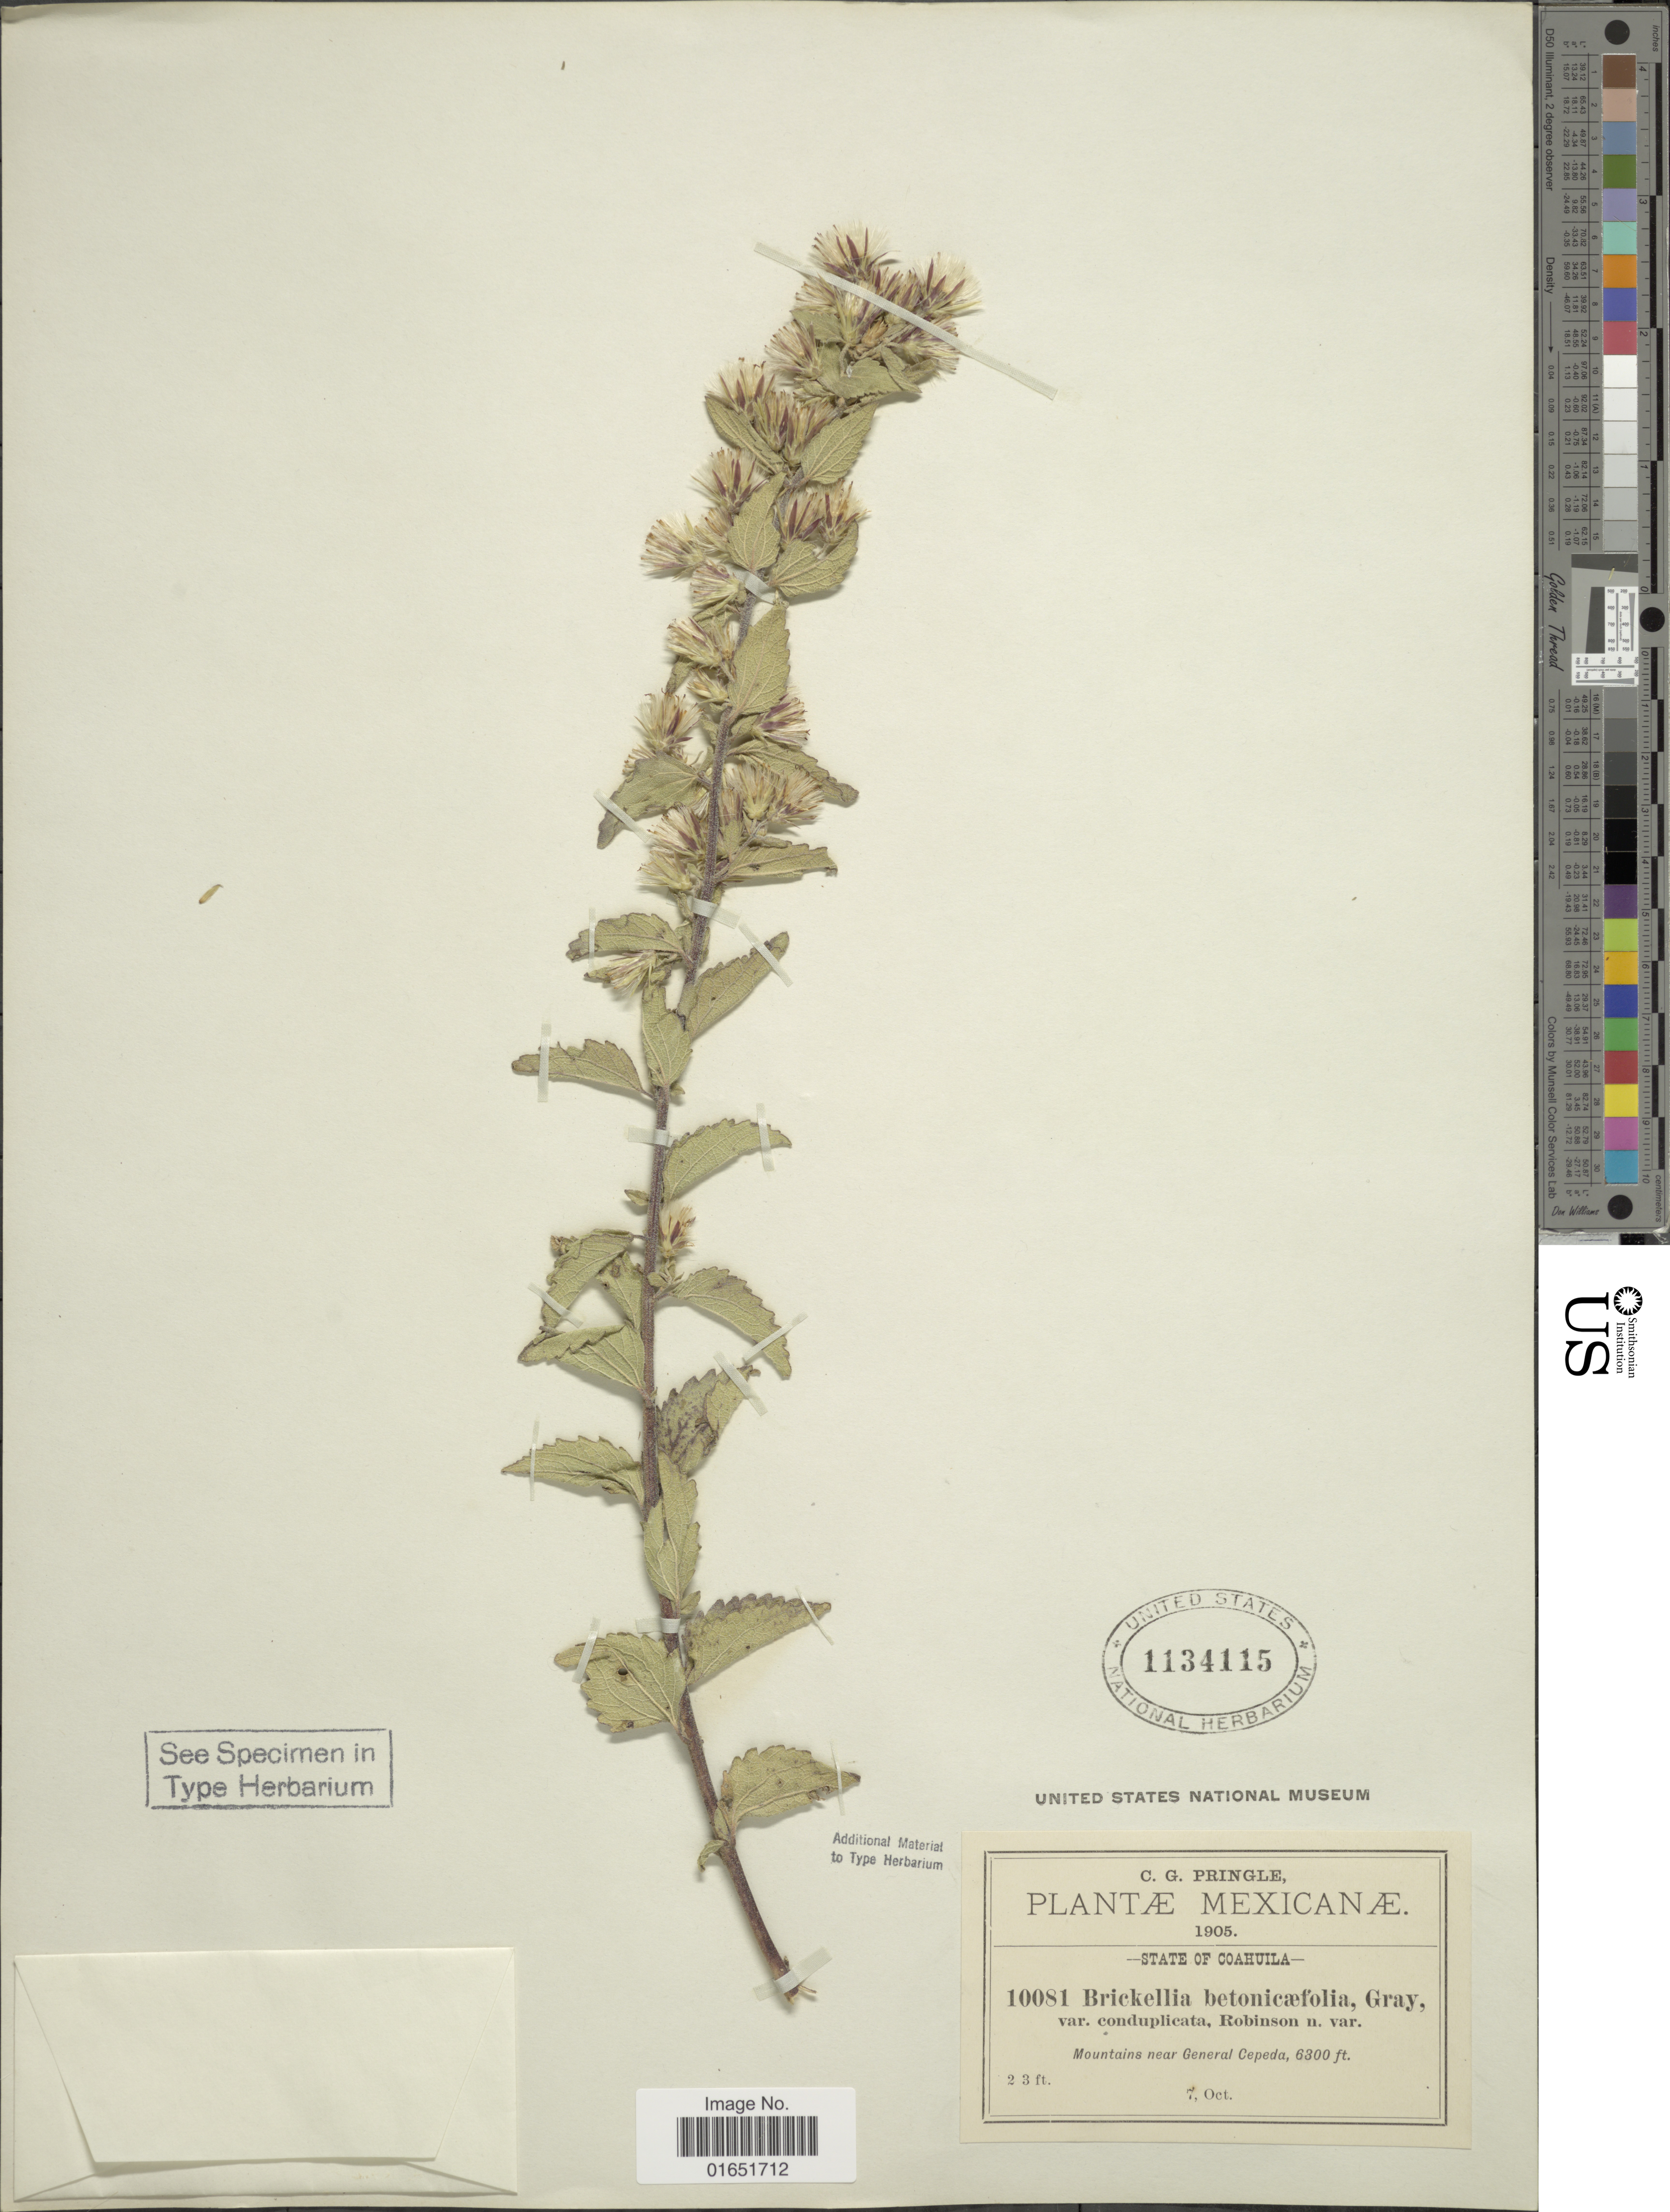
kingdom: Plantae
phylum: Tracheophyta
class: Magnoliopsida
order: Asterales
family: Asteraceae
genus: Brickellia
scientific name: Brickellia betonicifolia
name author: A. Gray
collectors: C. G. Pringle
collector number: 10081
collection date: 1905-10-07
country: Mexico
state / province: Coahuila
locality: Mountains near General Cepeda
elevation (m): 1920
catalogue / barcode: US 1134115